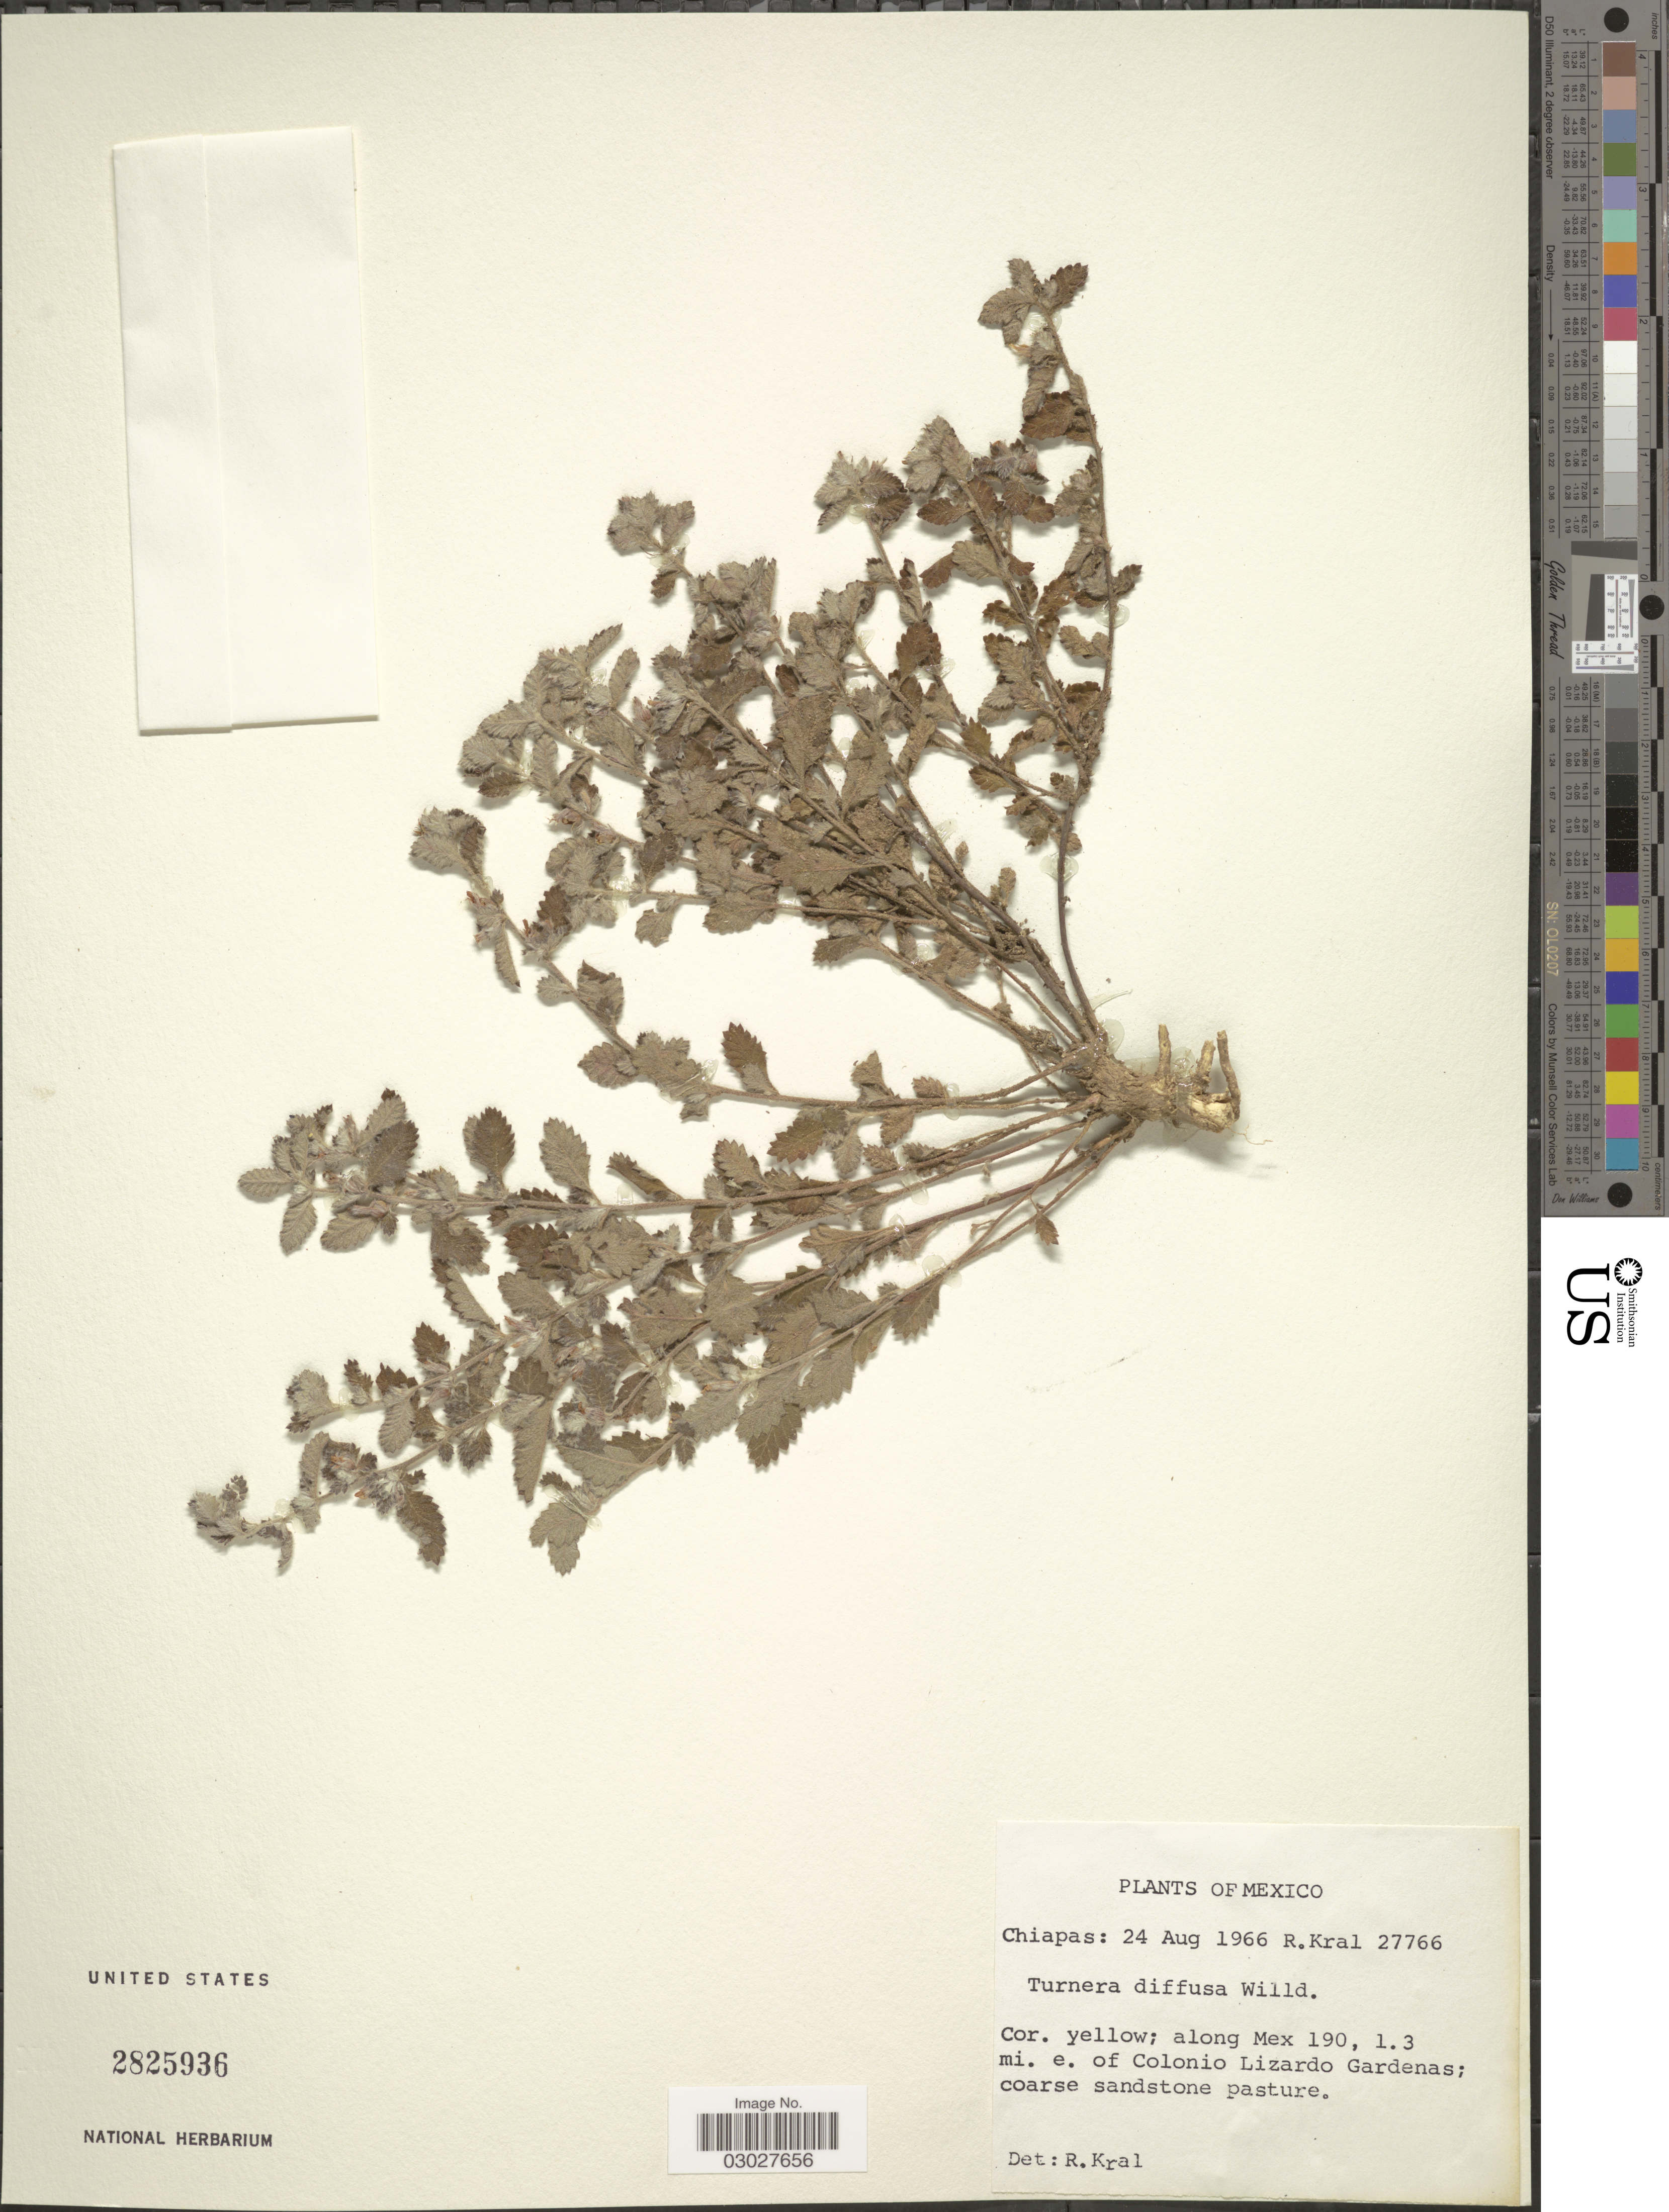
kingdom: Plantae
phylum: Tracheophyta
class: Magnoliopsida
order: Malpighiales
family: Turneraceae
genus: Turnera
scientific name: Turnera diffusa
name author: Willd. ex Schult.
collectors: R. Kral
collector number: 27766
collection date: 1966-08-24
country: Mexico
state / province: Chiapas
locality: Along Mex 190, 1.3 mi. e. of Colonio Lizardo Gardenas.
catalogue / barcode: US 2825936